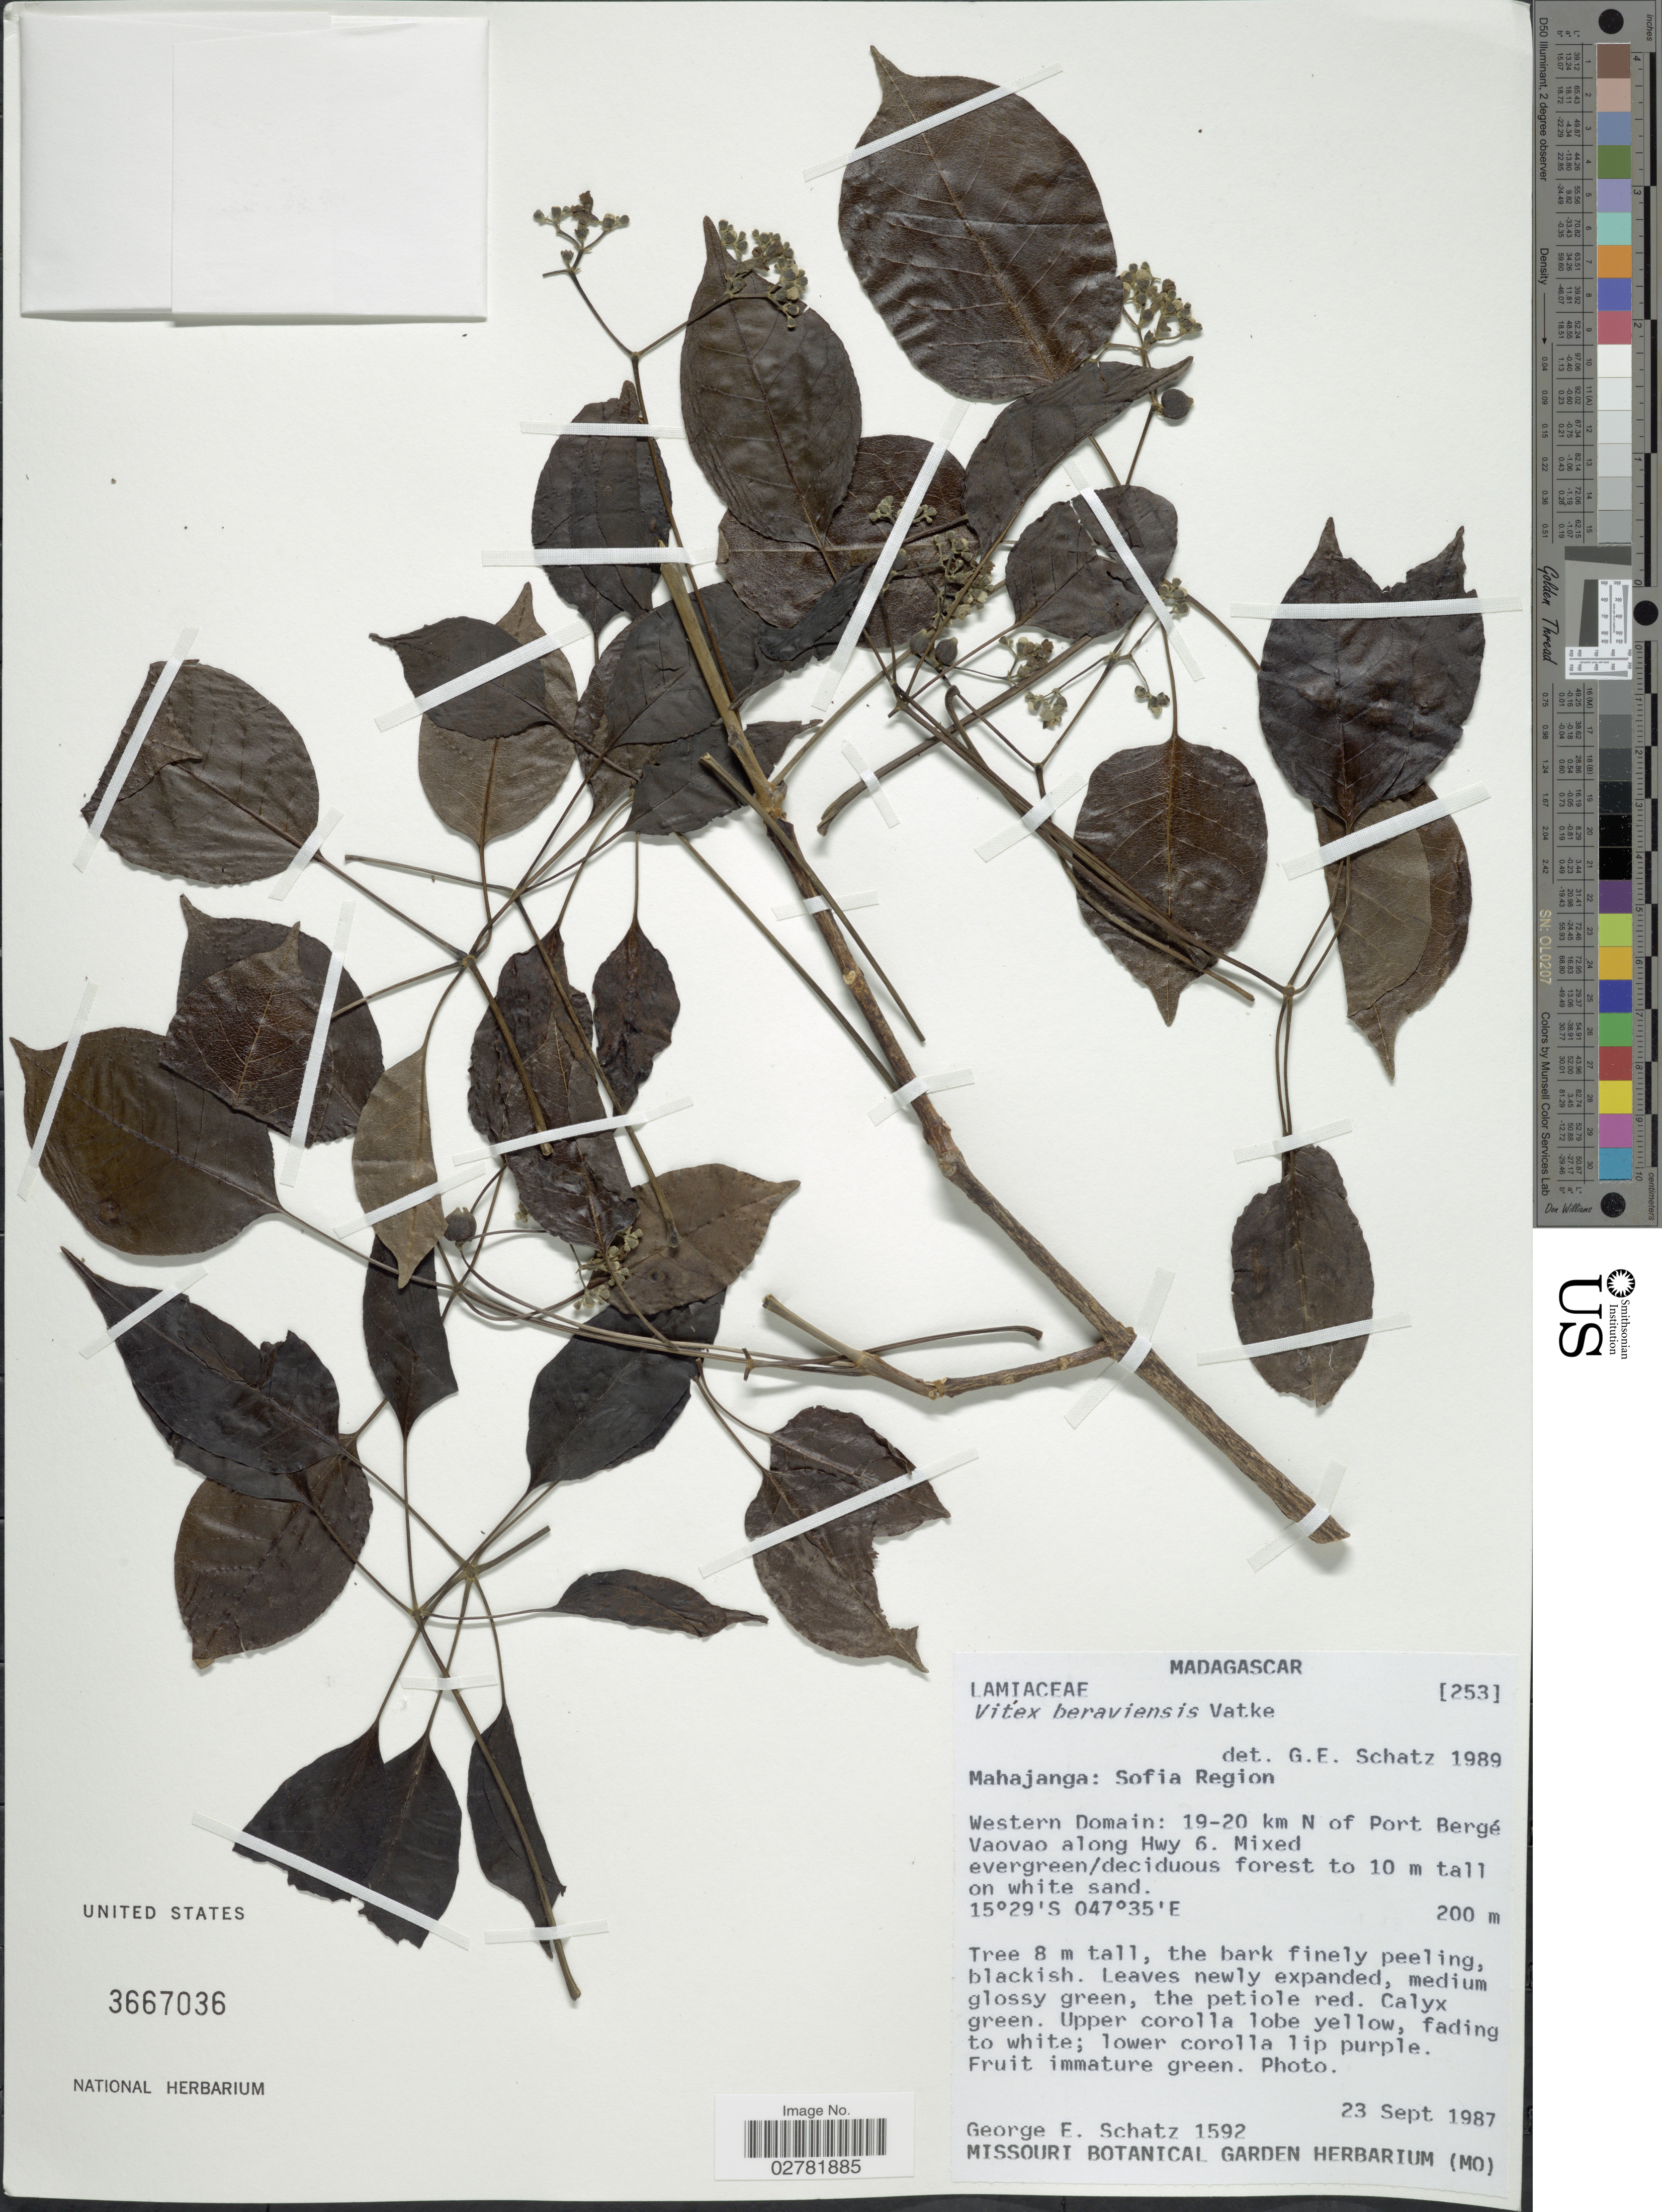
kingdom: Plantae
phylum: Tracheophyta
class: Magnoliopsida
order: Lamiales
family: Lamiaceae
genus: Vitex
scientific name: Vitex beraviensis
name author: Vatke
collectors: G. Schatz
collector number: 1592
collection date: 1987-09-23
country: Madagascar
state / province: Sofia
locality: Sofia Region. Western Domain: 19-20 km N of Port Bergé Vaovao along Hwy 6.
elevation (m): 200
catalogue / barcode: US 3667036